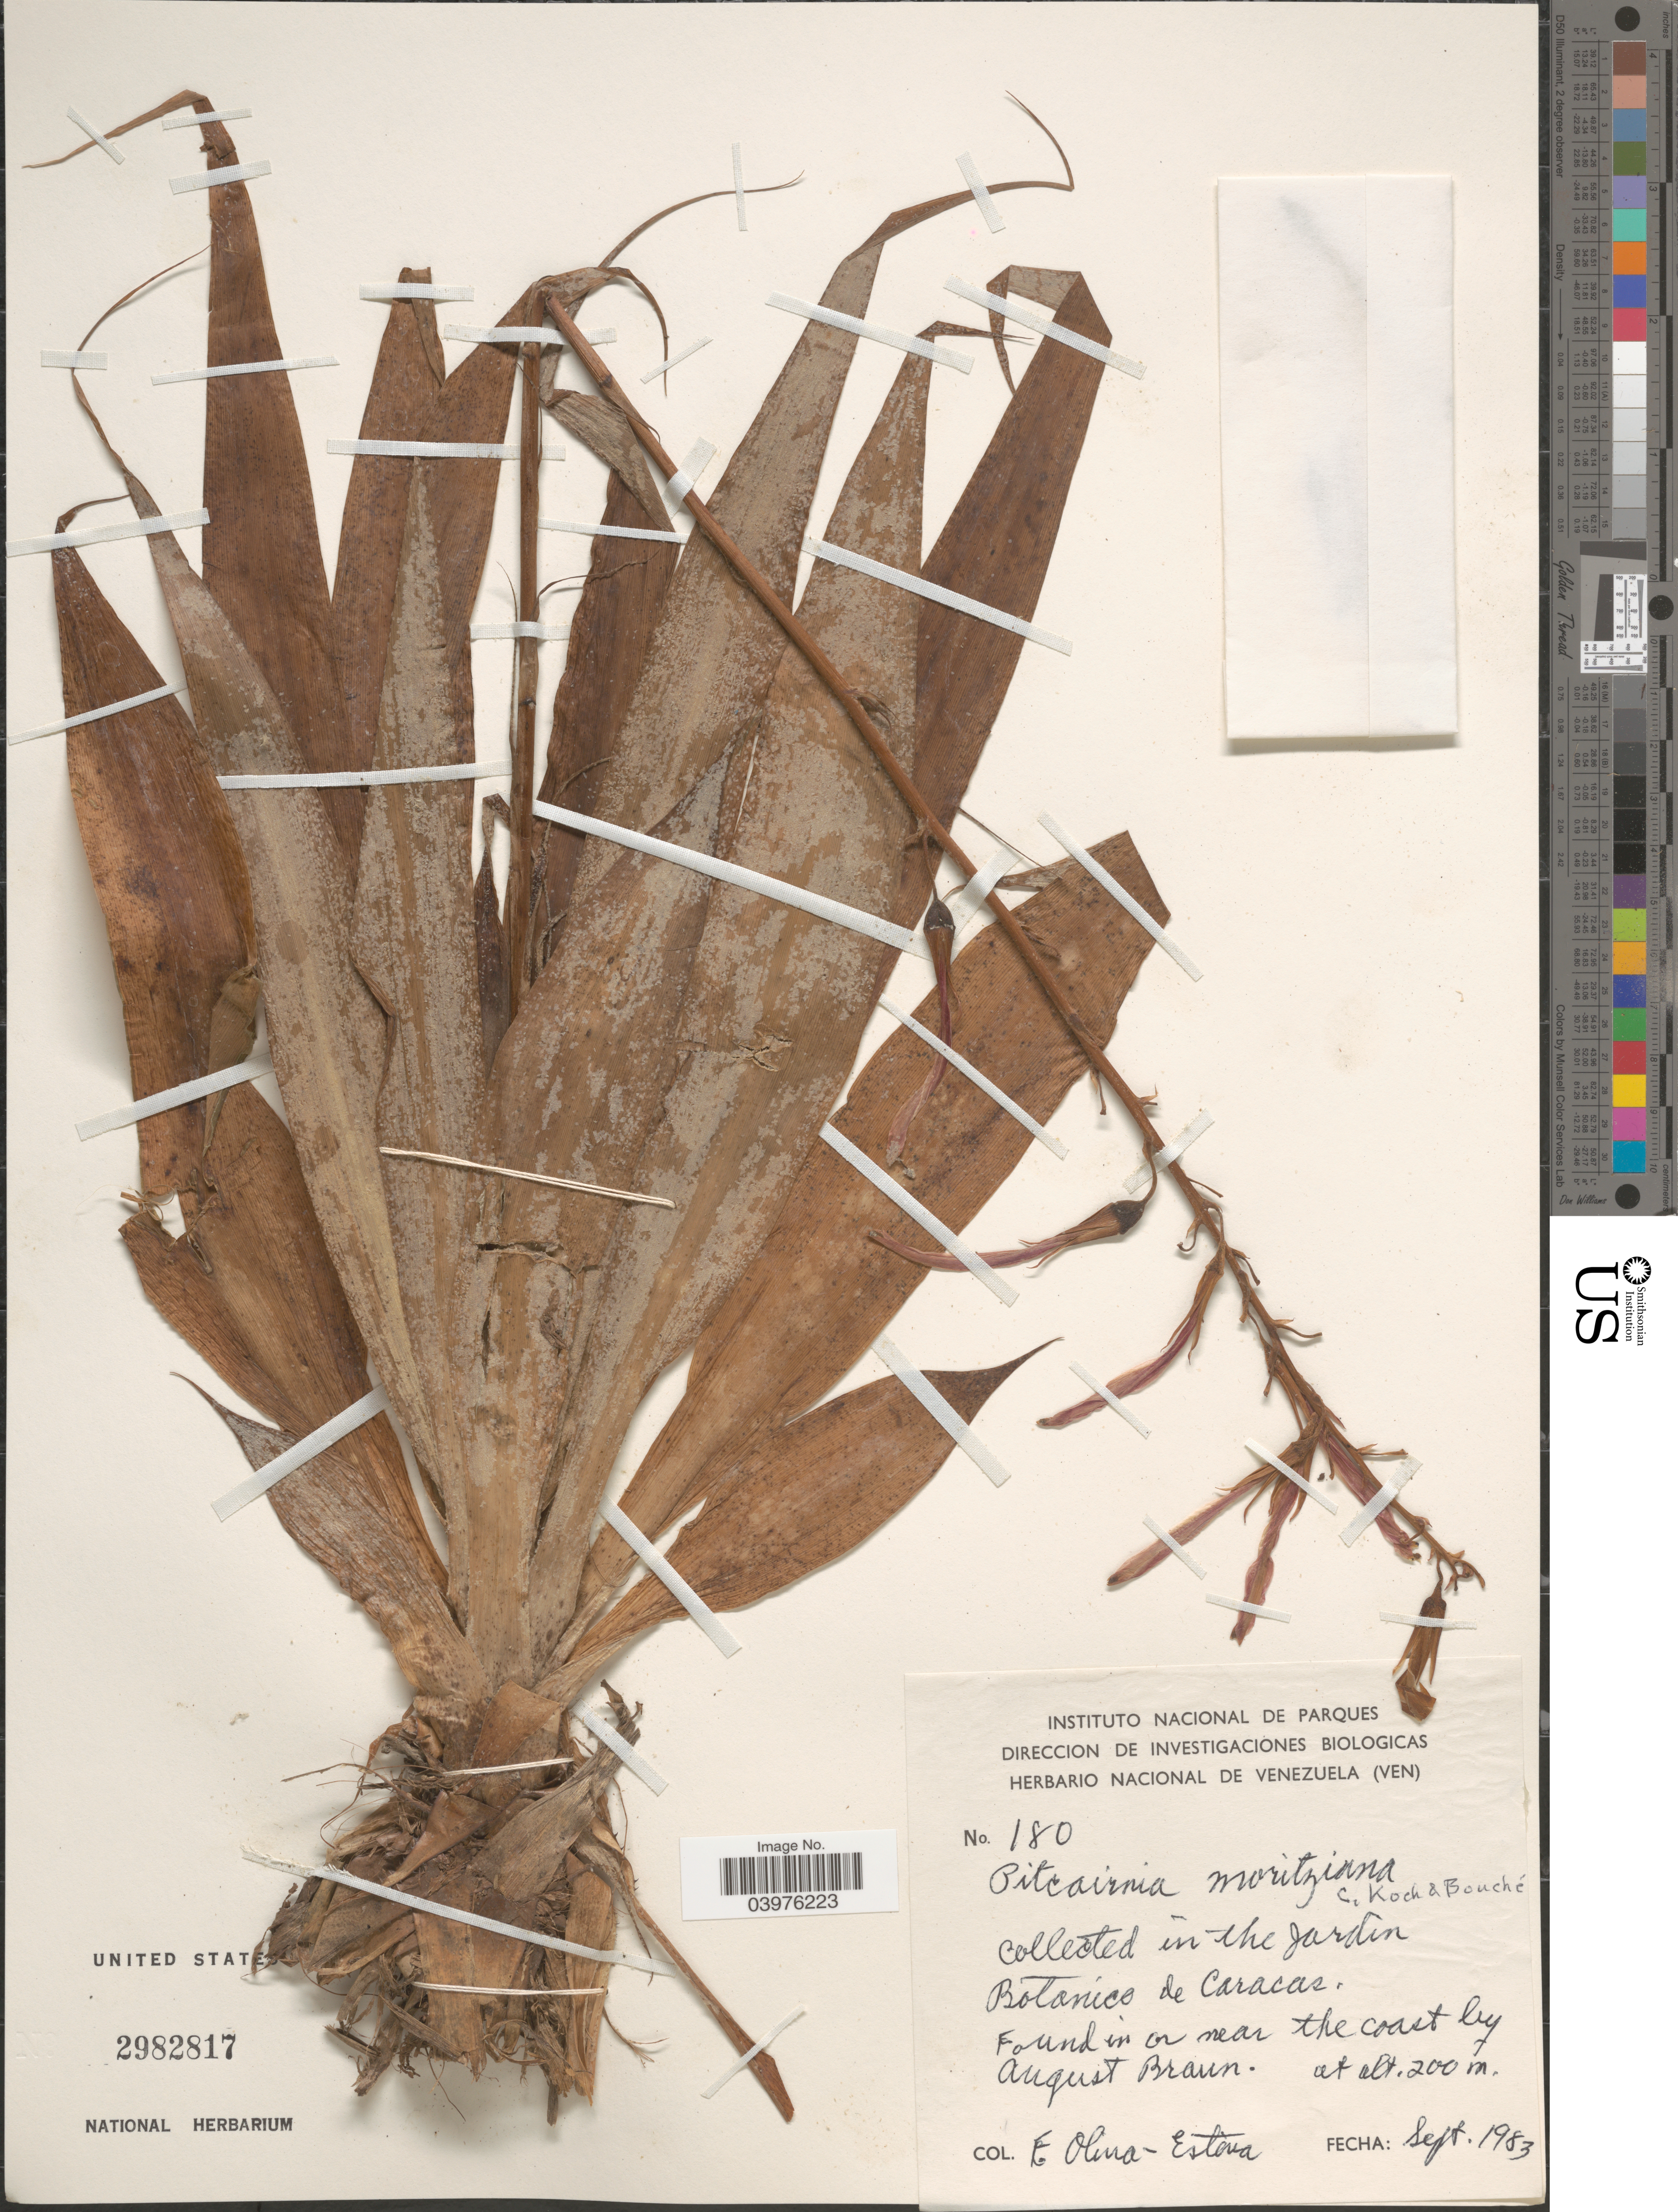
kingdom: Plantae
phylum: Tracheophyta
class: Liliopsida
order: Poales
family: Bromeliaceae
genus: Pitcairnia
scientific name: Pitcairnia moritziana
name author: K. Koch & C.D. Bouché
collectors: F. Olivia-Esteva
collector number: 180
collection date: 1983-09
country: Venezuela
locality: In the Jardin Botanico de Caracas. In or near the coast by August Braun.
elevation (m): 200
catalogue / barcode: US 2982817